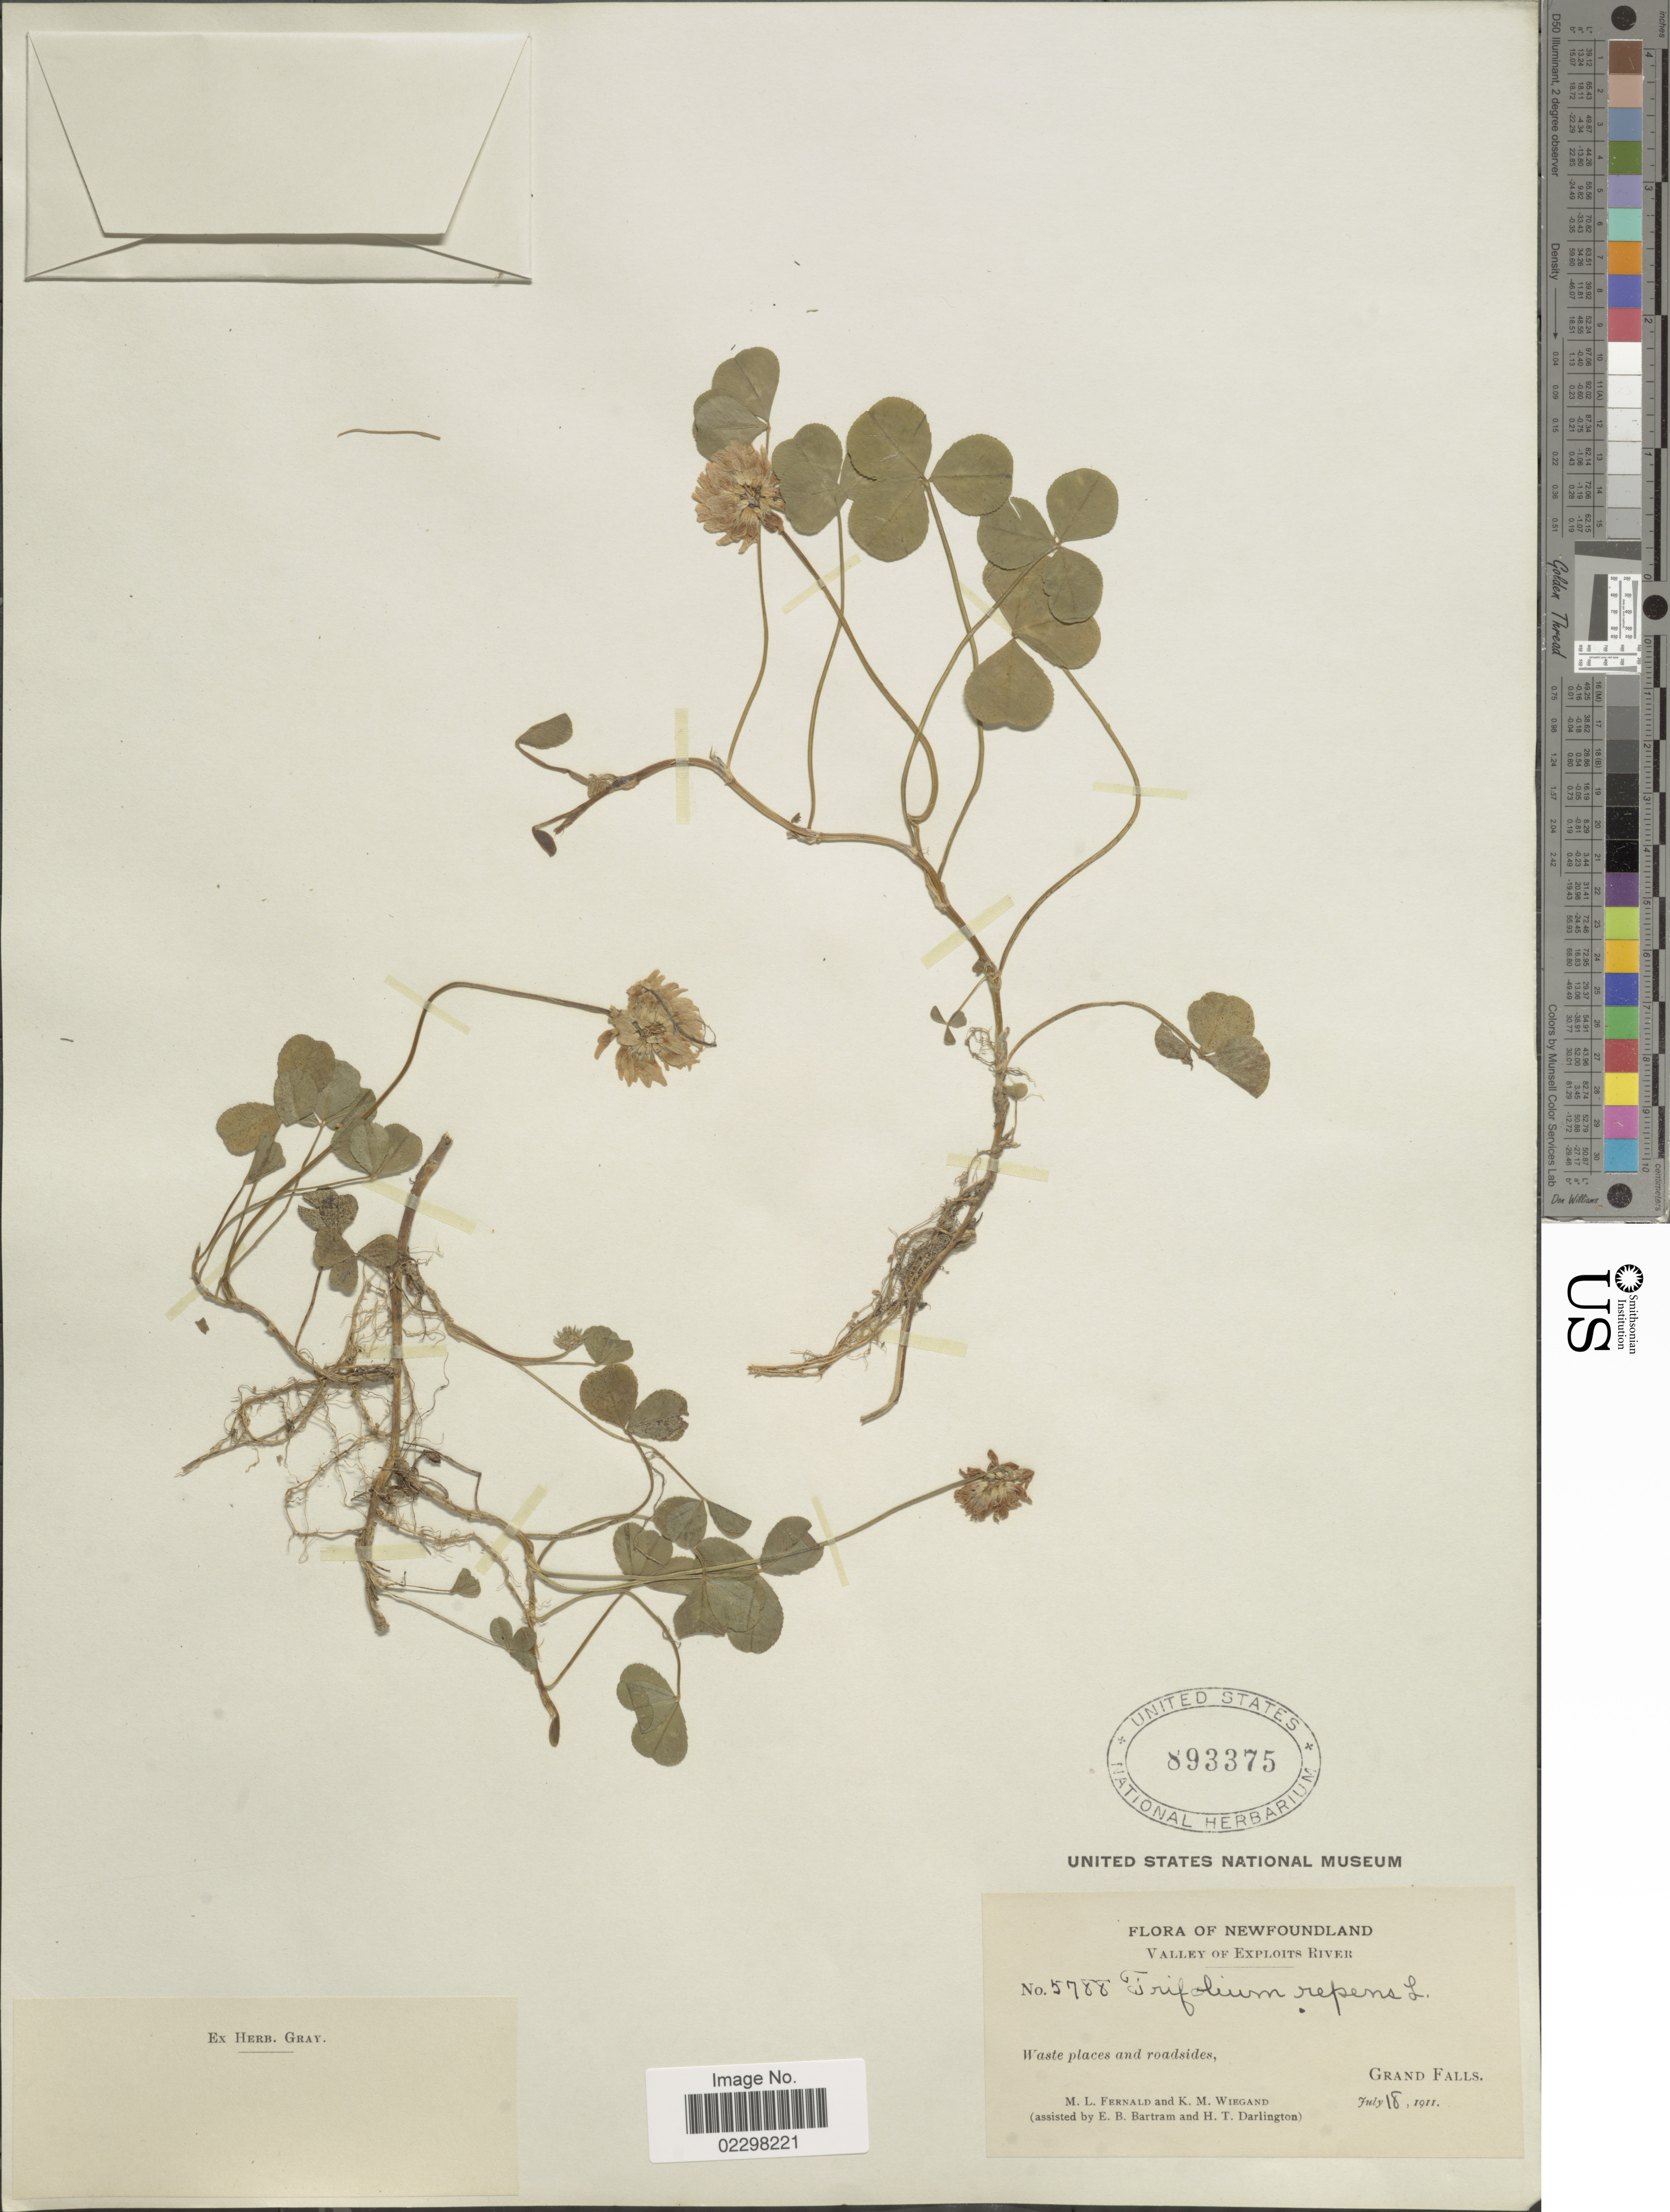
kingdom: Plantae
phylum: Tracheophyta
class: Magnoliopsida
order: Fabales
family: Fabaceae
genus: Trifolium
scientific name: Trifolium repens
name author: L.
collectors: M. L. Fernald, K. M. Wiegand, E. B. Bartram & H. Darlington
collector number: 5788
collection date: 1911-07-18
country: Canada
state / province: Newfoundland and Labrador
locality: Valley of Exploits River, Waste places and roadsides, Grand Falls.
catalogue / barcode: US 893375